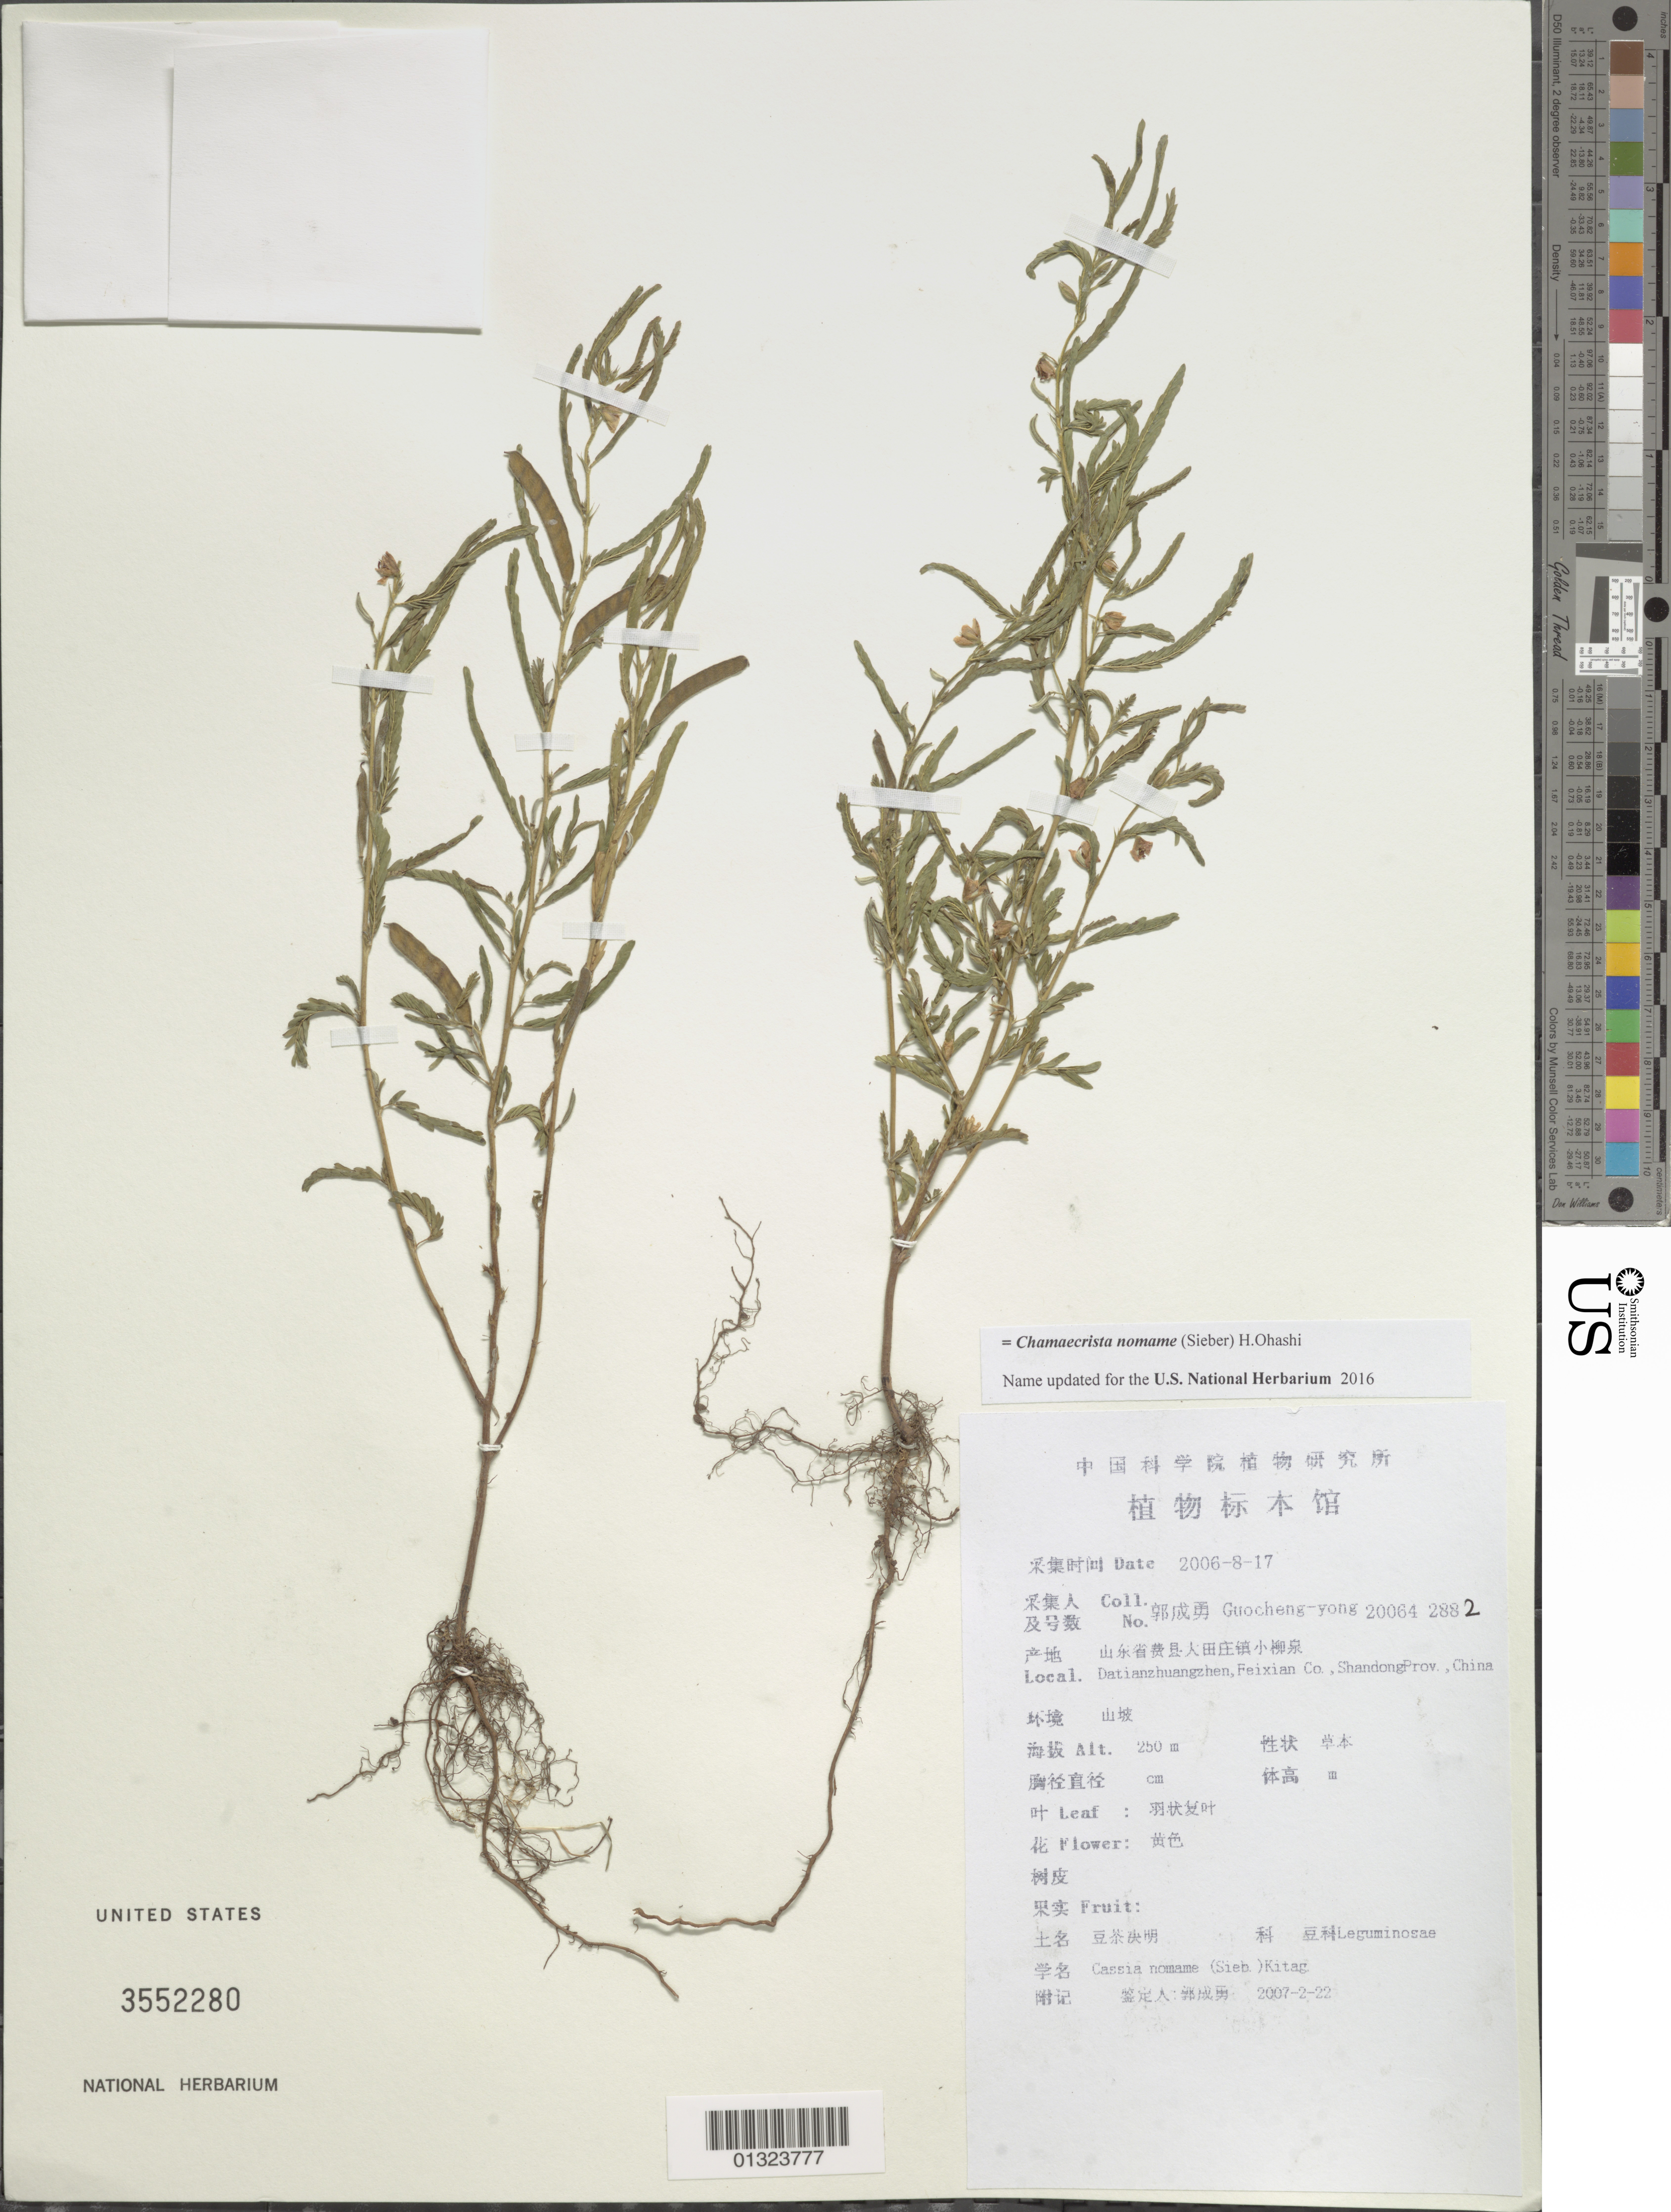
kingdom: Plantae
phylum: Tracheophyta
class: Magnoliopsida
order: Fabales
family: Fabaceae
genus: Chamaecrista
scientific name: Chamaecrista nomame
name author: (Sieber) H. Ohashi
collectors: Guo cheng-yong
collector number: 20064-288-2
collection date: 2006-08-17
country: China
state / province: Shandong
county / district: Feixian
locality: Datianzhuangzhen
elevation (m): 250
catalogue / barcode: US 3552280